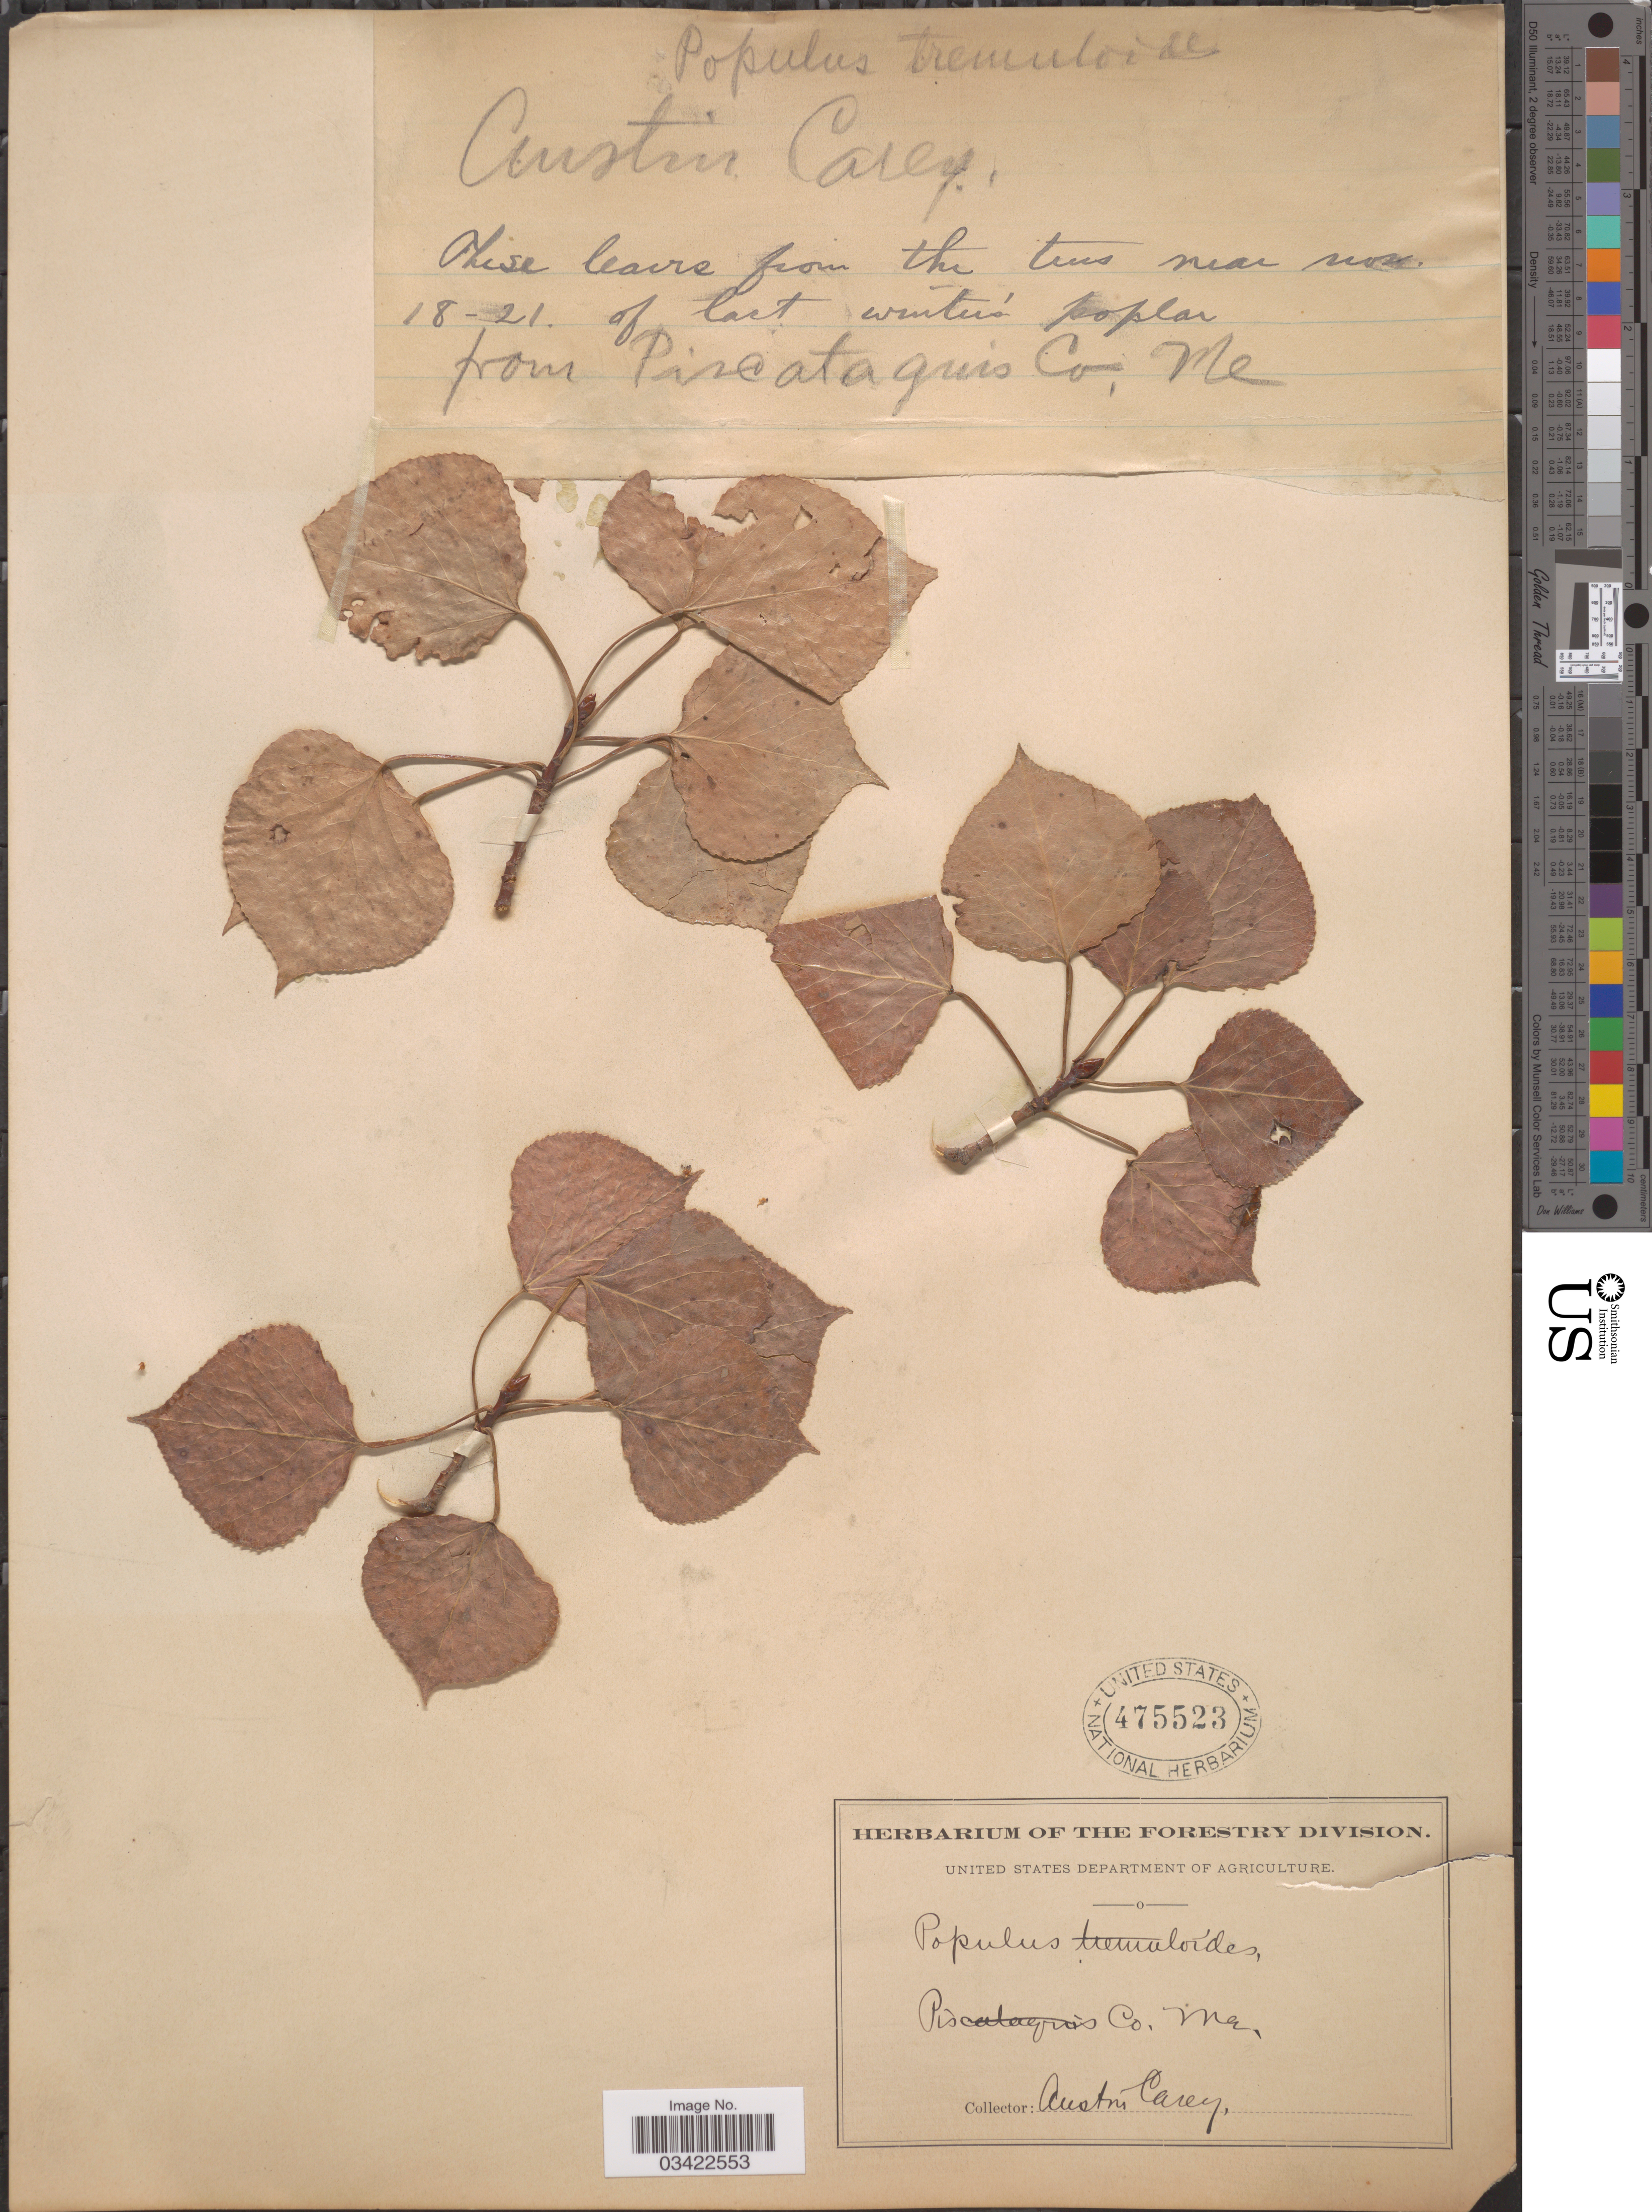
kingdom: Plantae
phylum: Tracheophyta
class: Magnoliopsida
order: Malpighiales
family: Salicaceae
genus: Populus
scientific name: Populus tremuloides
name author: Michx.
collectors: A. Carey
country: United States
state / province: Maine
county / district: Piscataquis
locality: From Piscataquis Co.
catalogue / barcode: US 475523